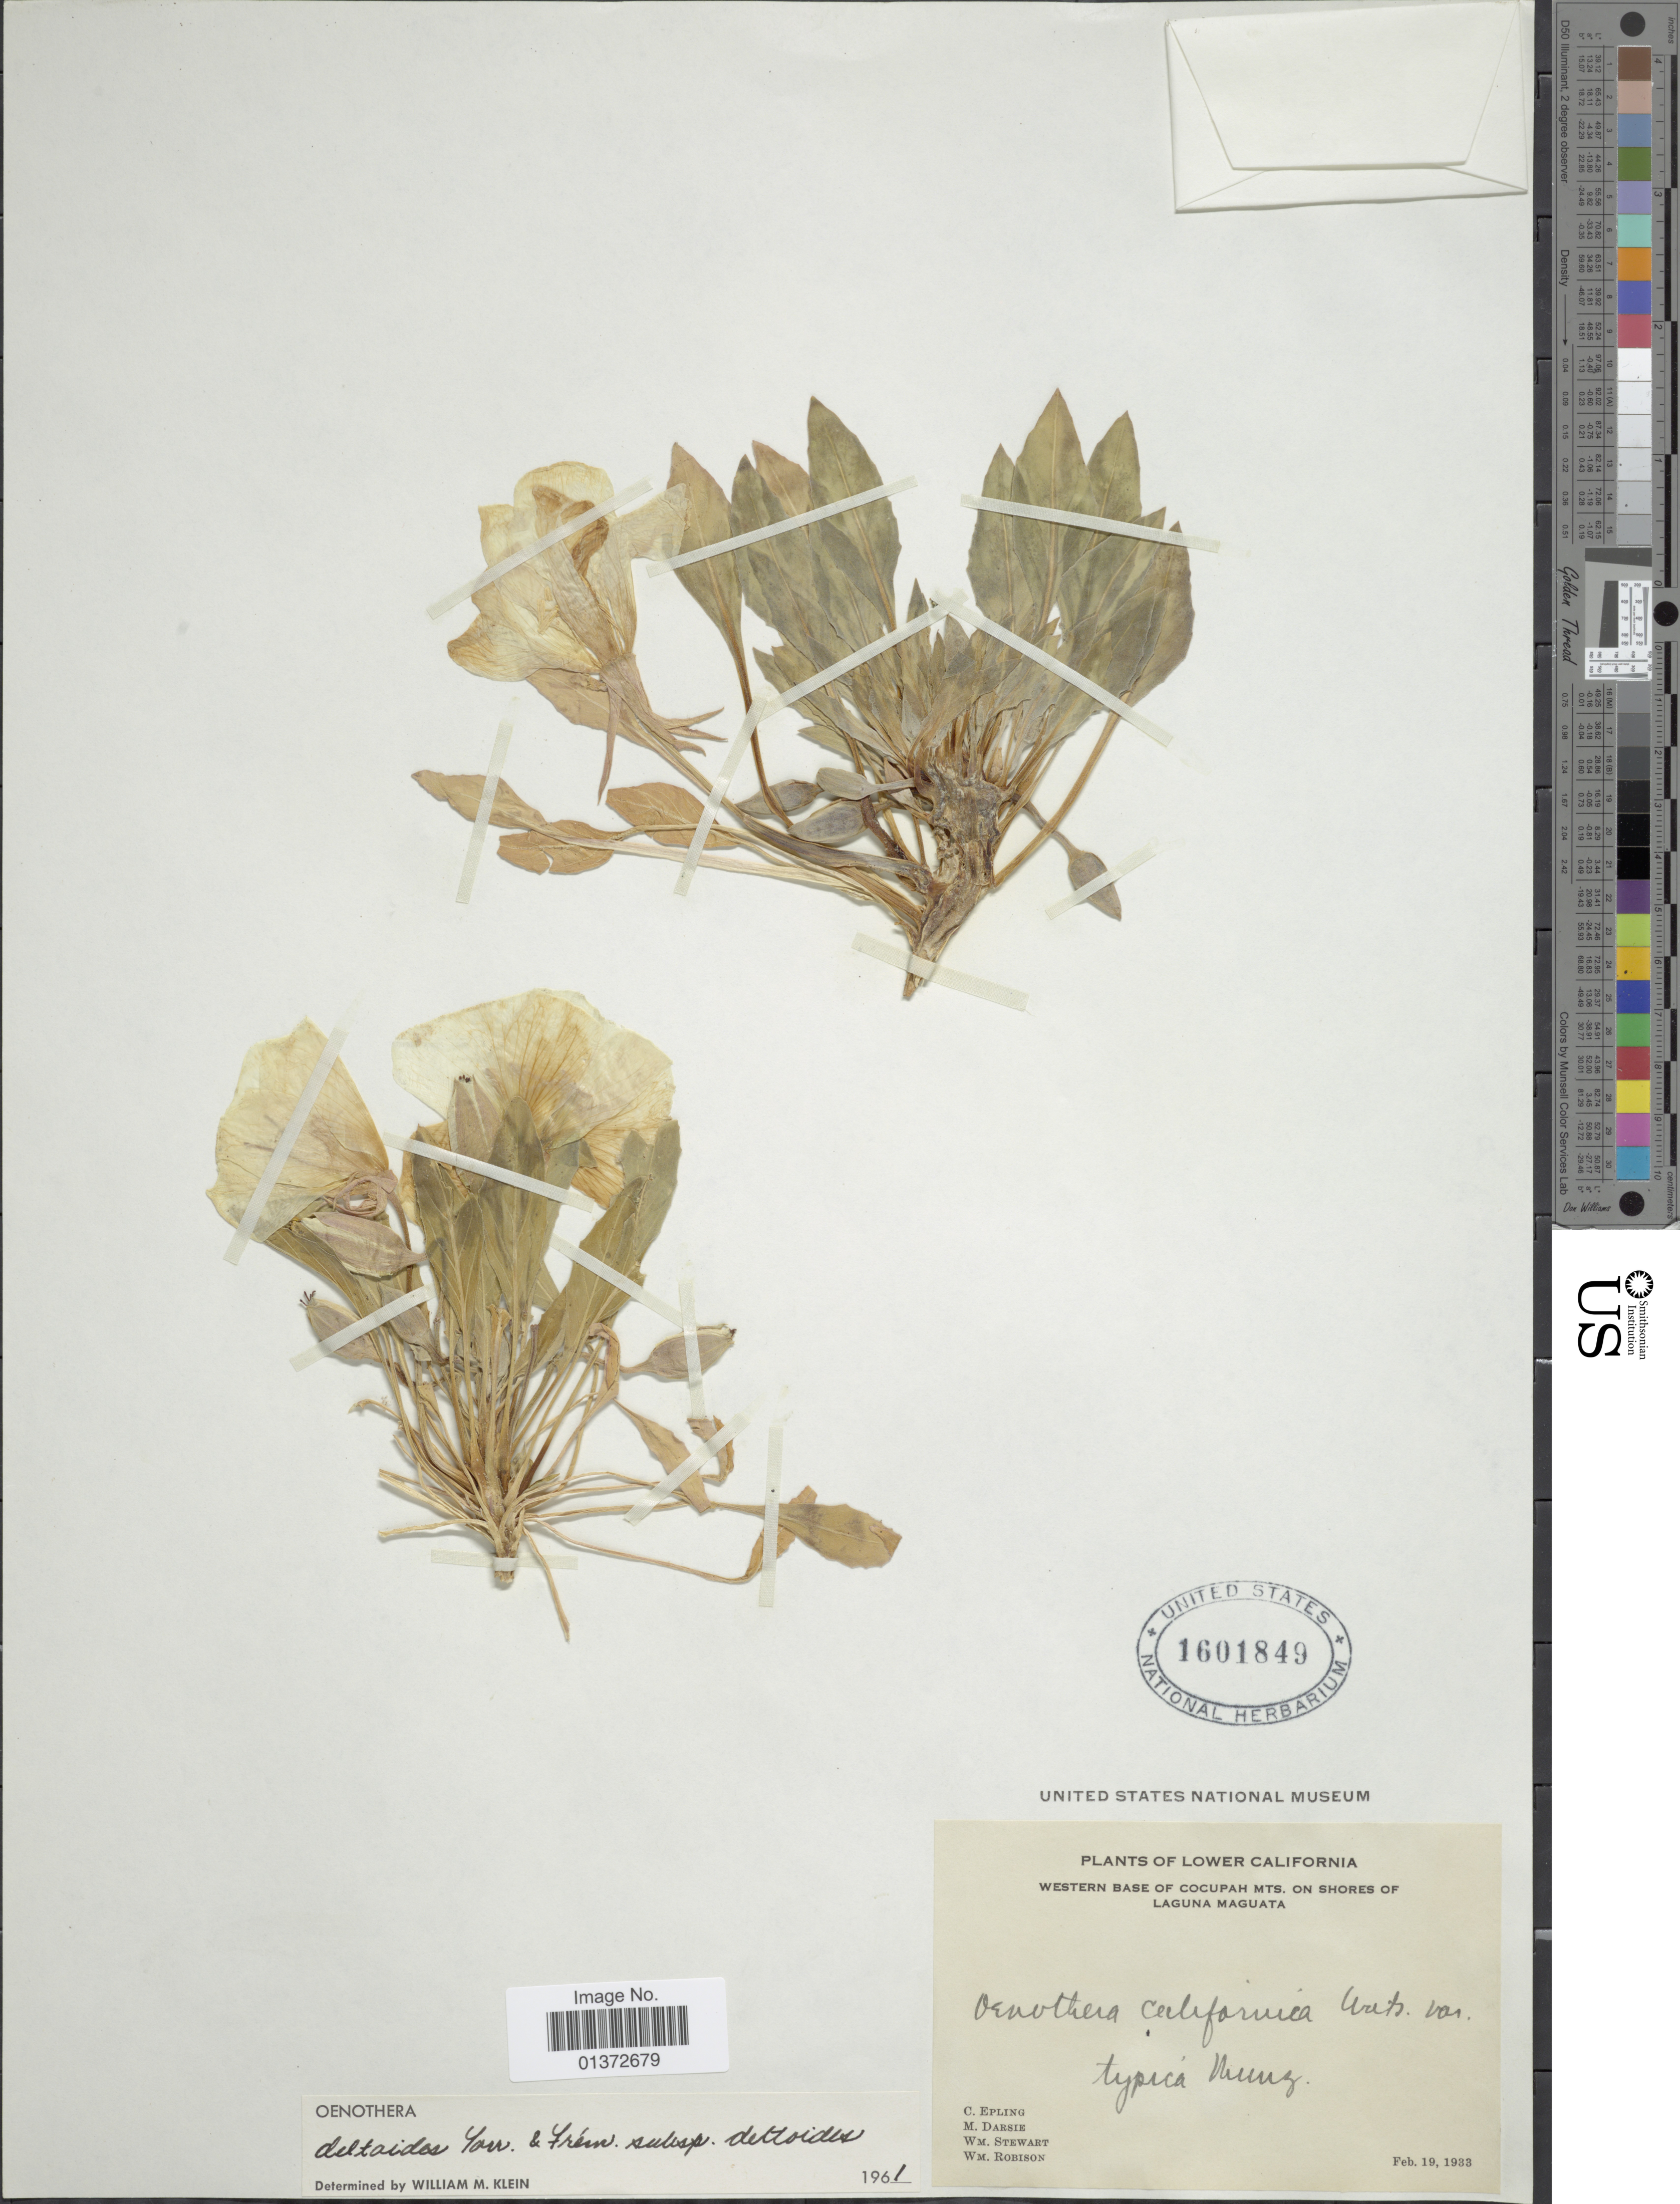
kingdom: Plantae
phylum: Tracheophyta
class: Magnoliopsida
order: Myrtales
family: Onagraceae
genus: Oenothera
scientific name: Oenothera deltoides subsp. deltoides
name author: Torr. & Frém.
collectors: C. C. Epling, M. Darsie, W. C. Steward & W. Robison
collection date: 1933-02-19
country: Mexico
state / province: Baja California Norte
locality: Western base of Cocupah Mts, on shores of Laguna Maguata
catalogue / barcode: US 1601849